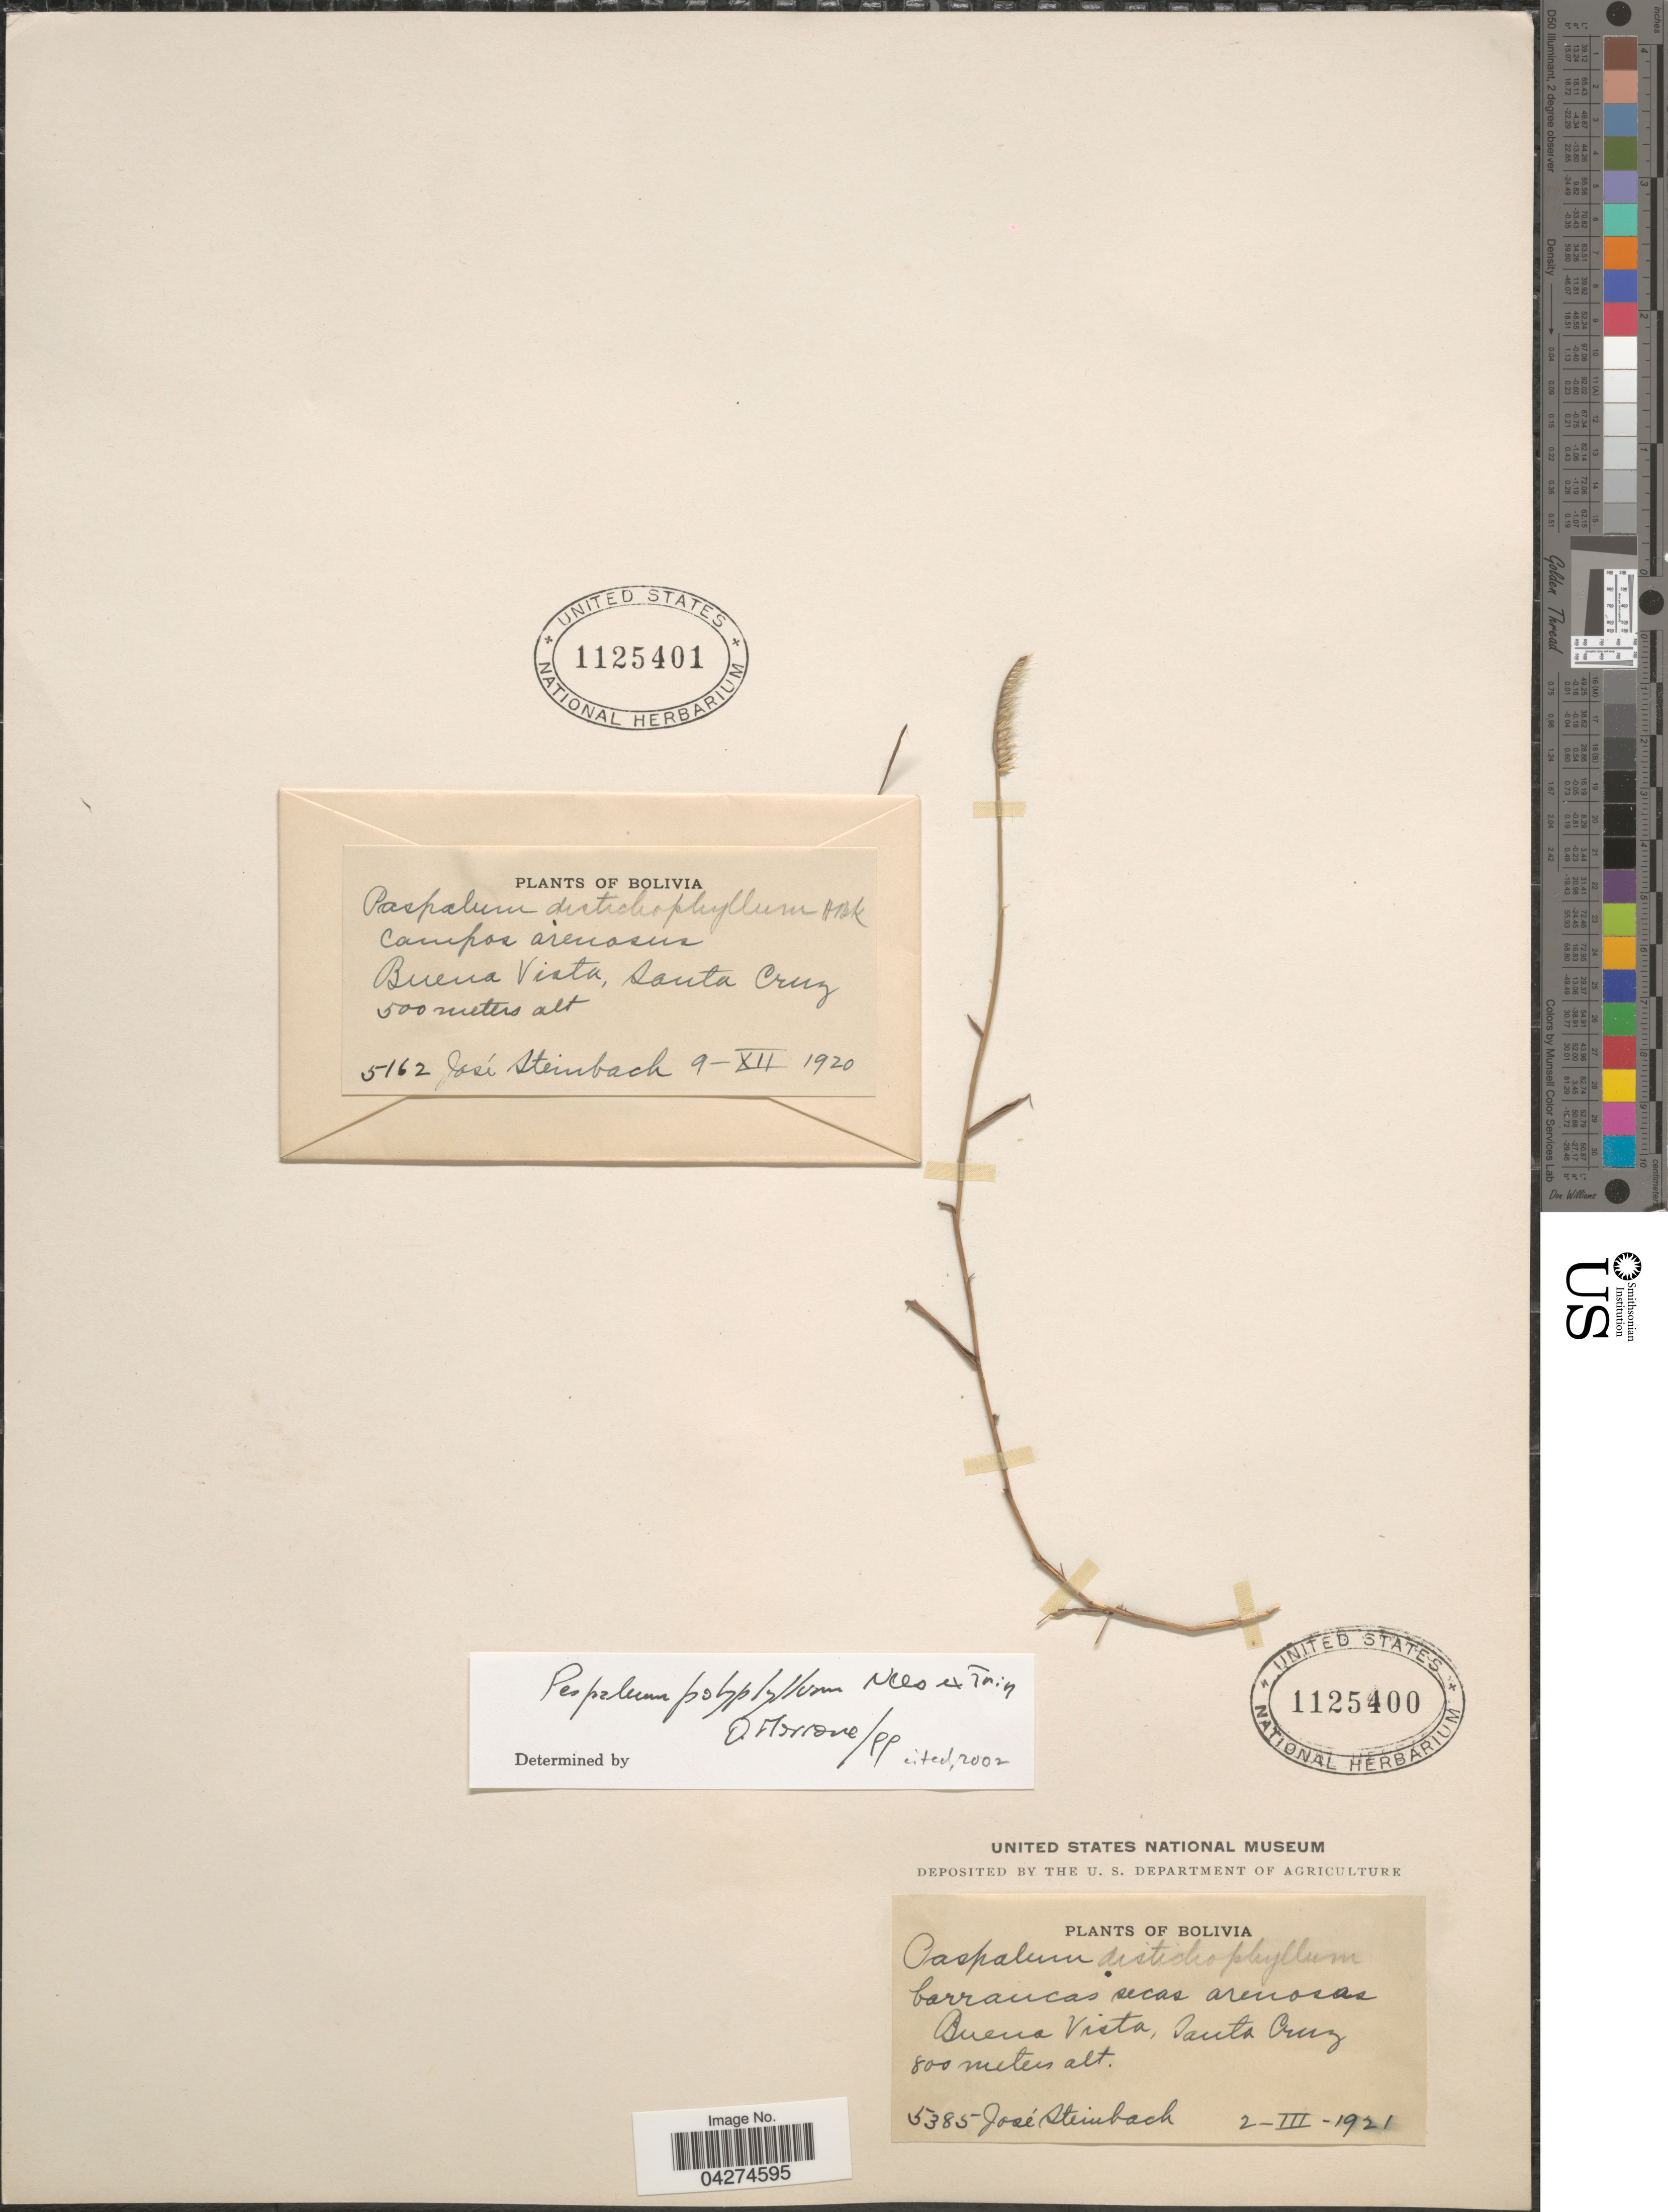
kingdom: Plantae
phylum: Tracheophyta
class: Liliopsida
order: Poales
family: Poaceae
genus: Paspalum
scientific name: Paspalum polyphyllum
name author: Nees ex Trin.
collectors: J. Steinbach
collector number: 5162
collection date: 1920-12-09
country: Bolivia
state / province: Santa Cruz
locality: Campos arenosus. Buena Vista.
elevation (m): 500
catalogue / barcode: US 1125401